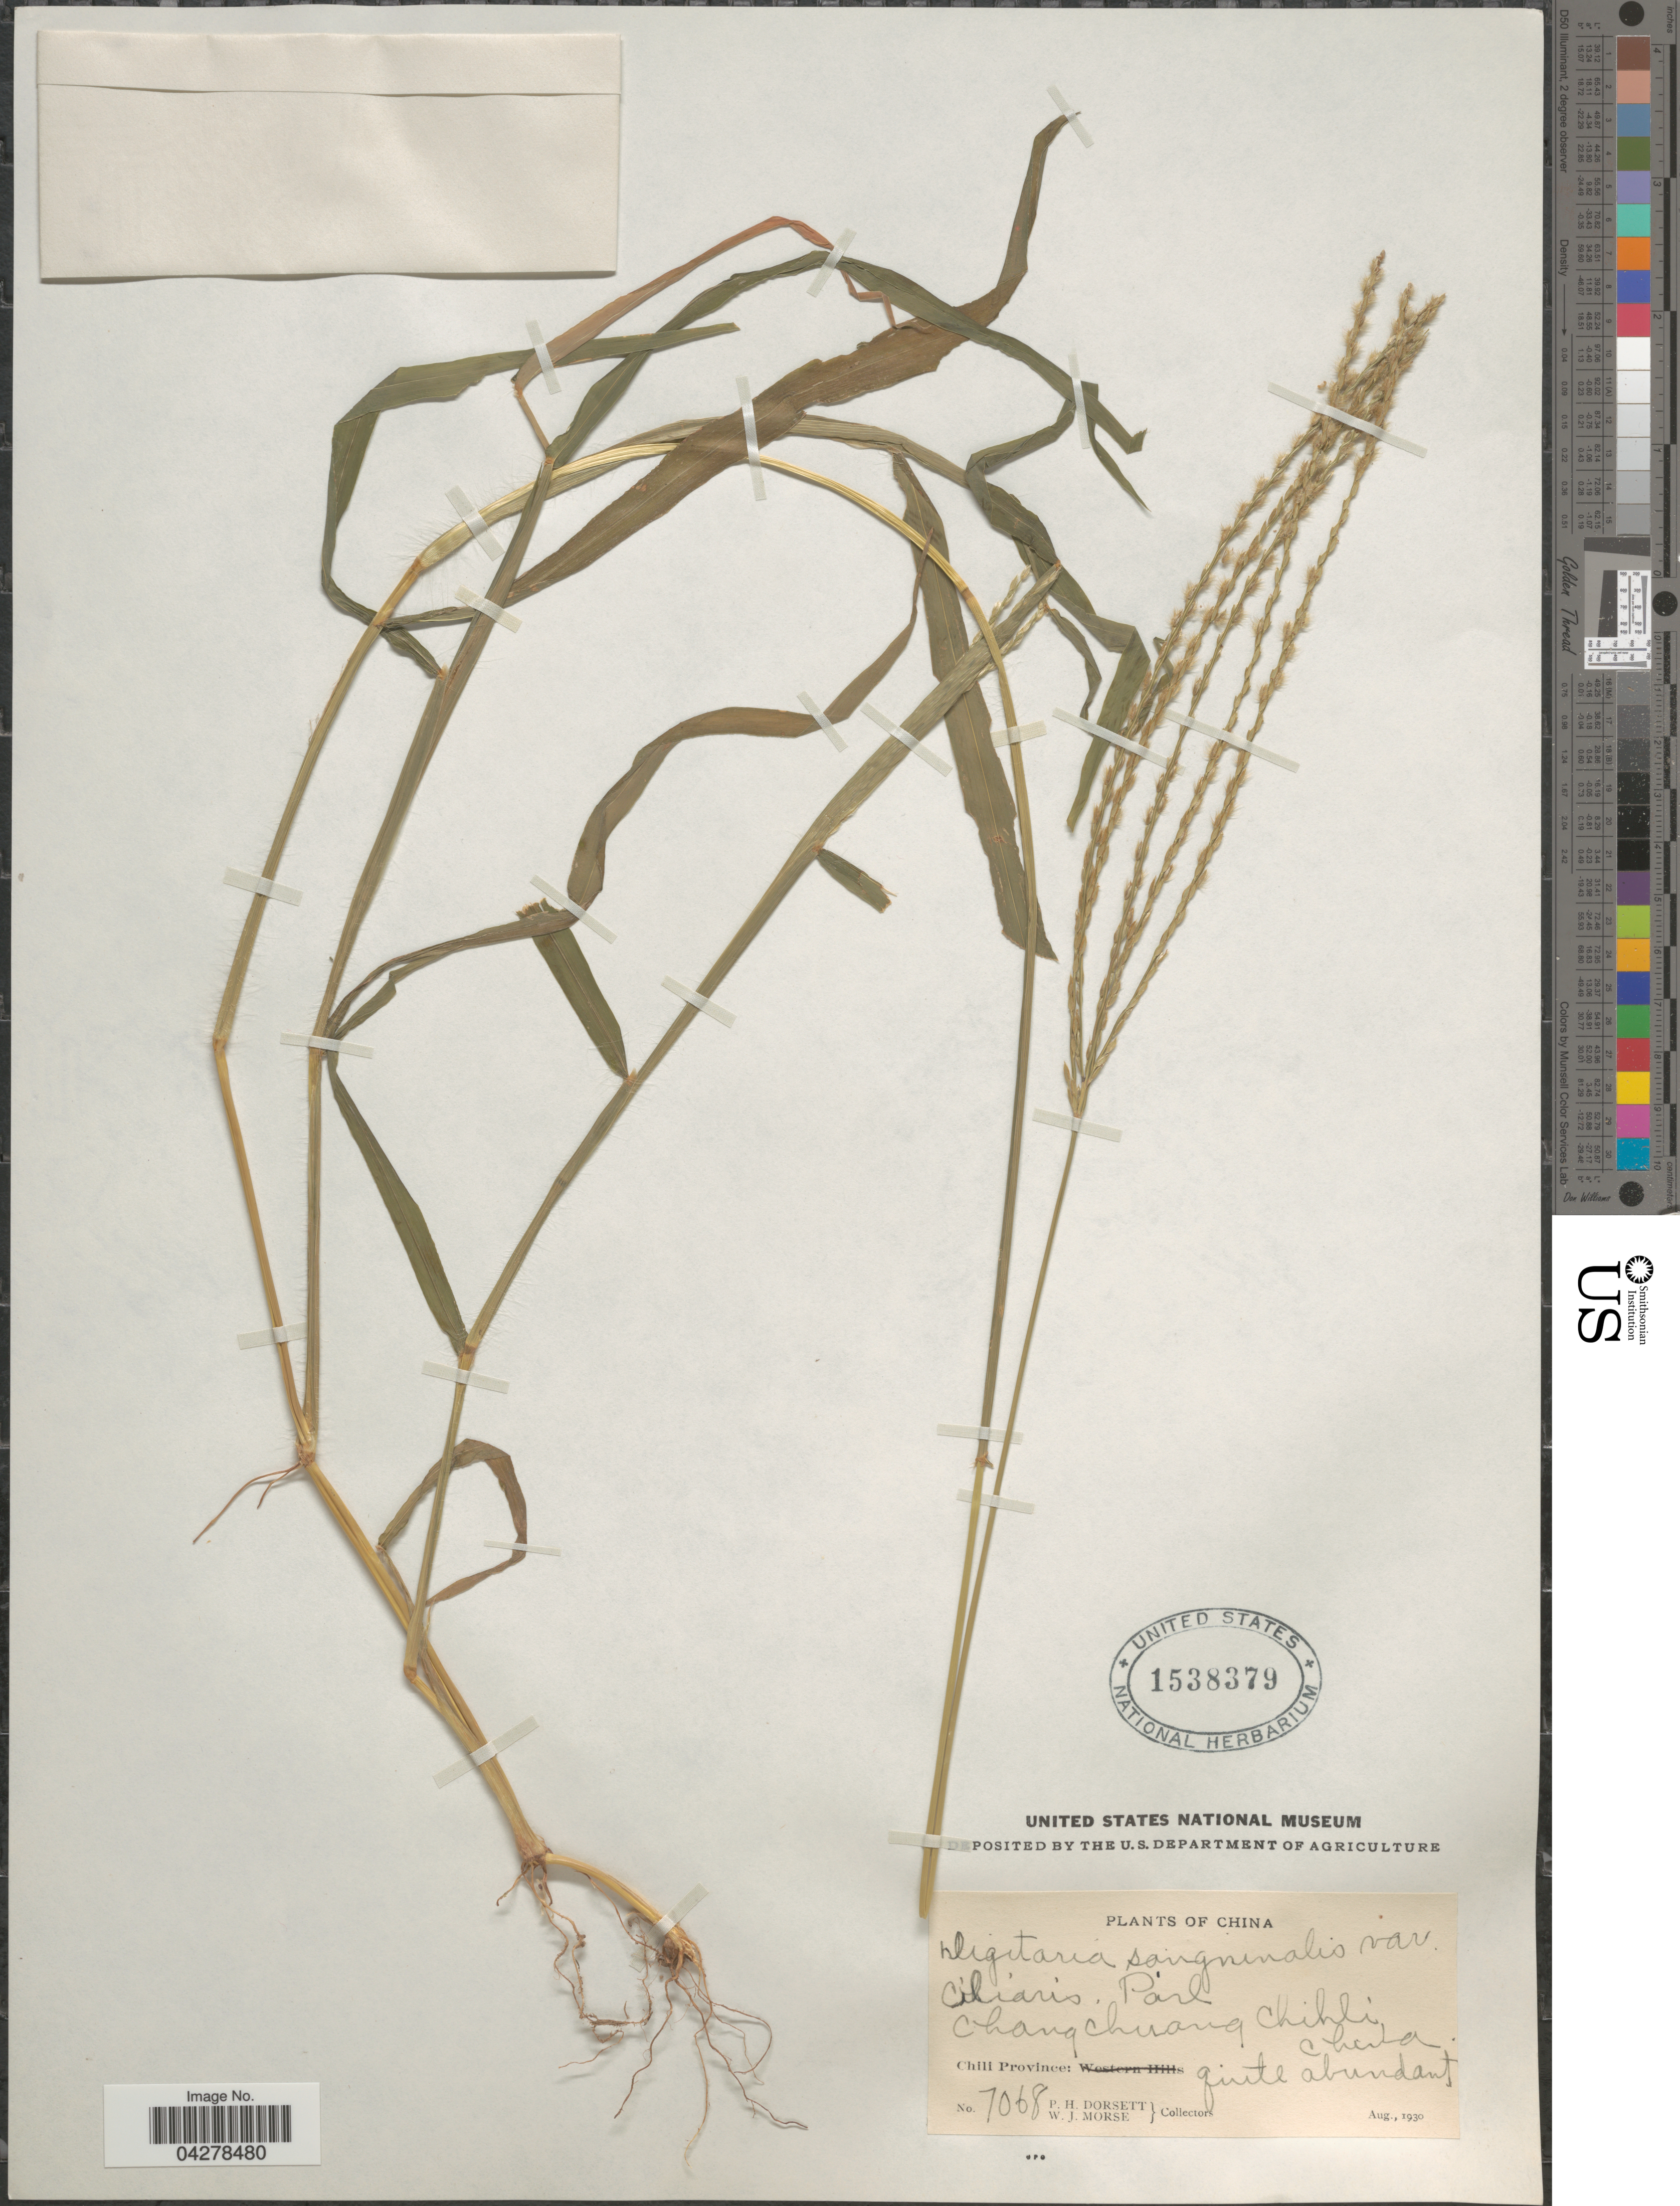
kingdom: Plantae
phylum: Tracheophyta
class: Liliopsida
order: Poales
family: Poaceae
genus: Digitaria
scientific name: Digitaria sanguinalis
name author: (L.) Scop.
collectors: P. H. Dorsett & W. J. Morse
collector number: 7068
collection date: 1930-08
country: China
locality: Changchuang Chihli. Chili Province.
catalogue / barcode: US 1538379